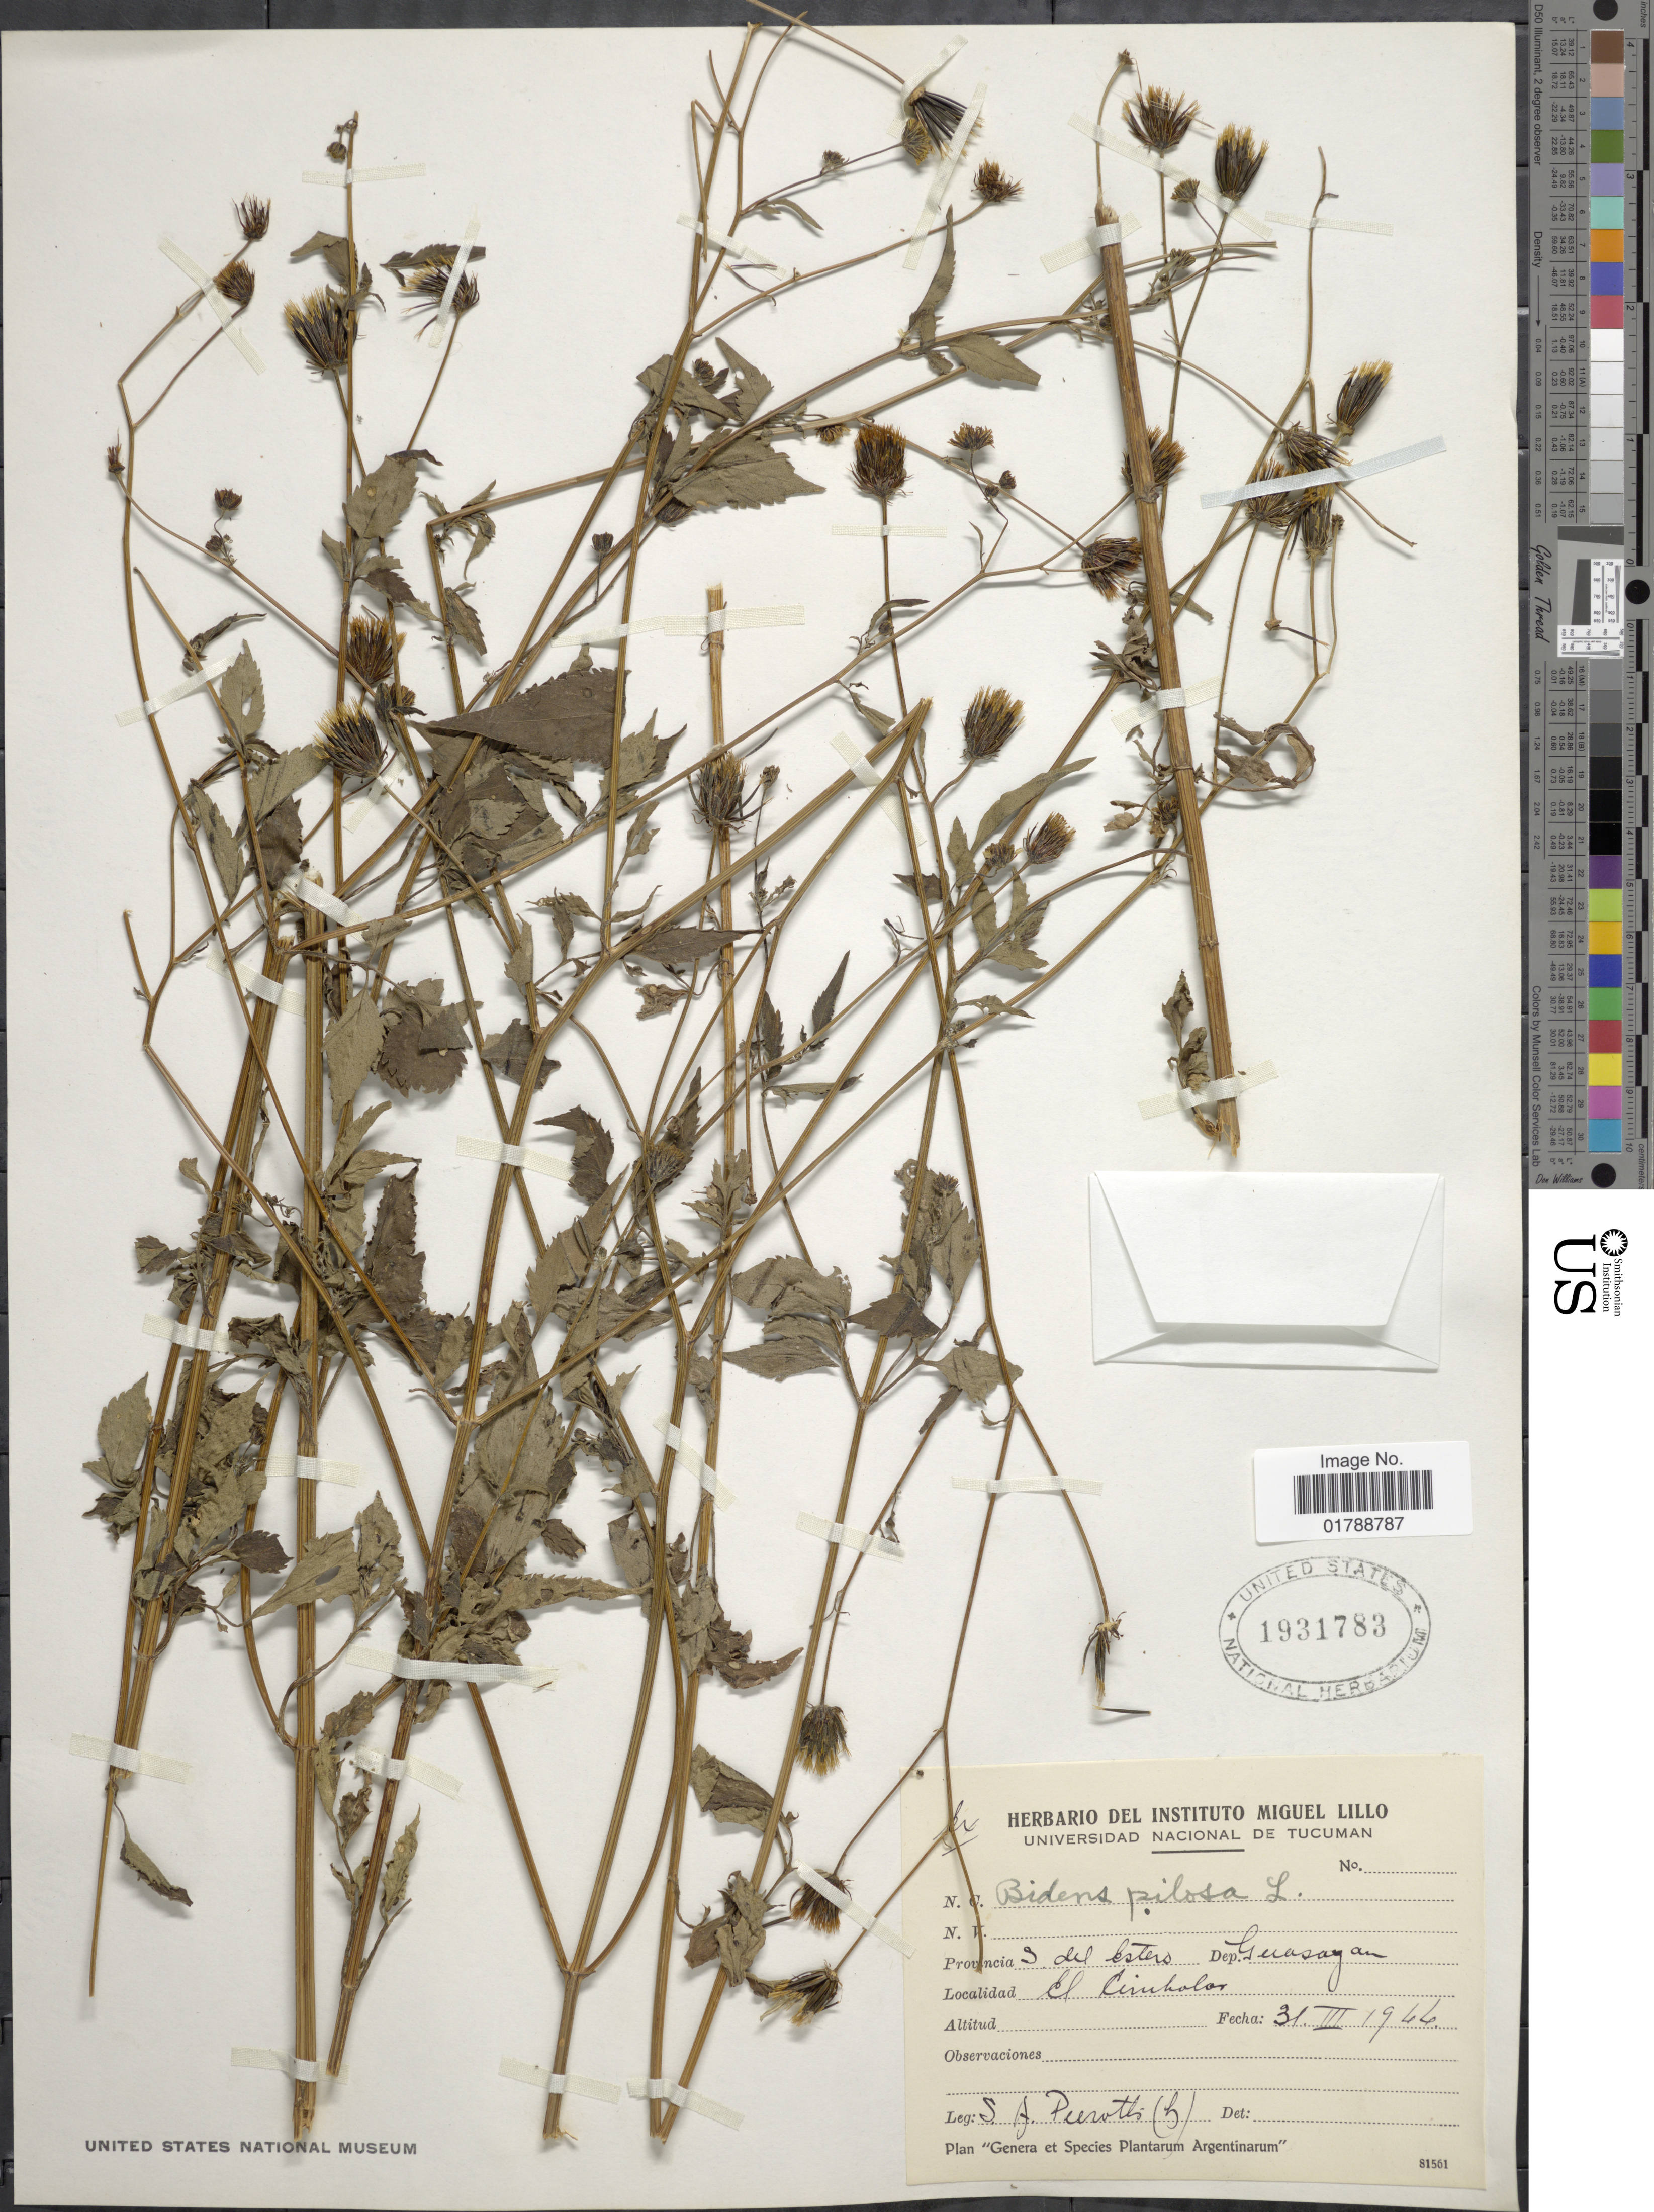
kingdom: Plantae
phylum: Tracheophyta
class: Magnoliopsida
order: Asterales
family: Asteraceae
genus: Bidens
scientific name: Bidens pilosa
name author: L.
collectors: S. A. Pierotti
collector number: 5*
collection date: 1966-03-31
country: Argentina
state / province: Santiago del Estero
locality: Prov. S. del Estero. Dep. Guasayan. El Cimbolar.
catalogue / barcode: US 1931783